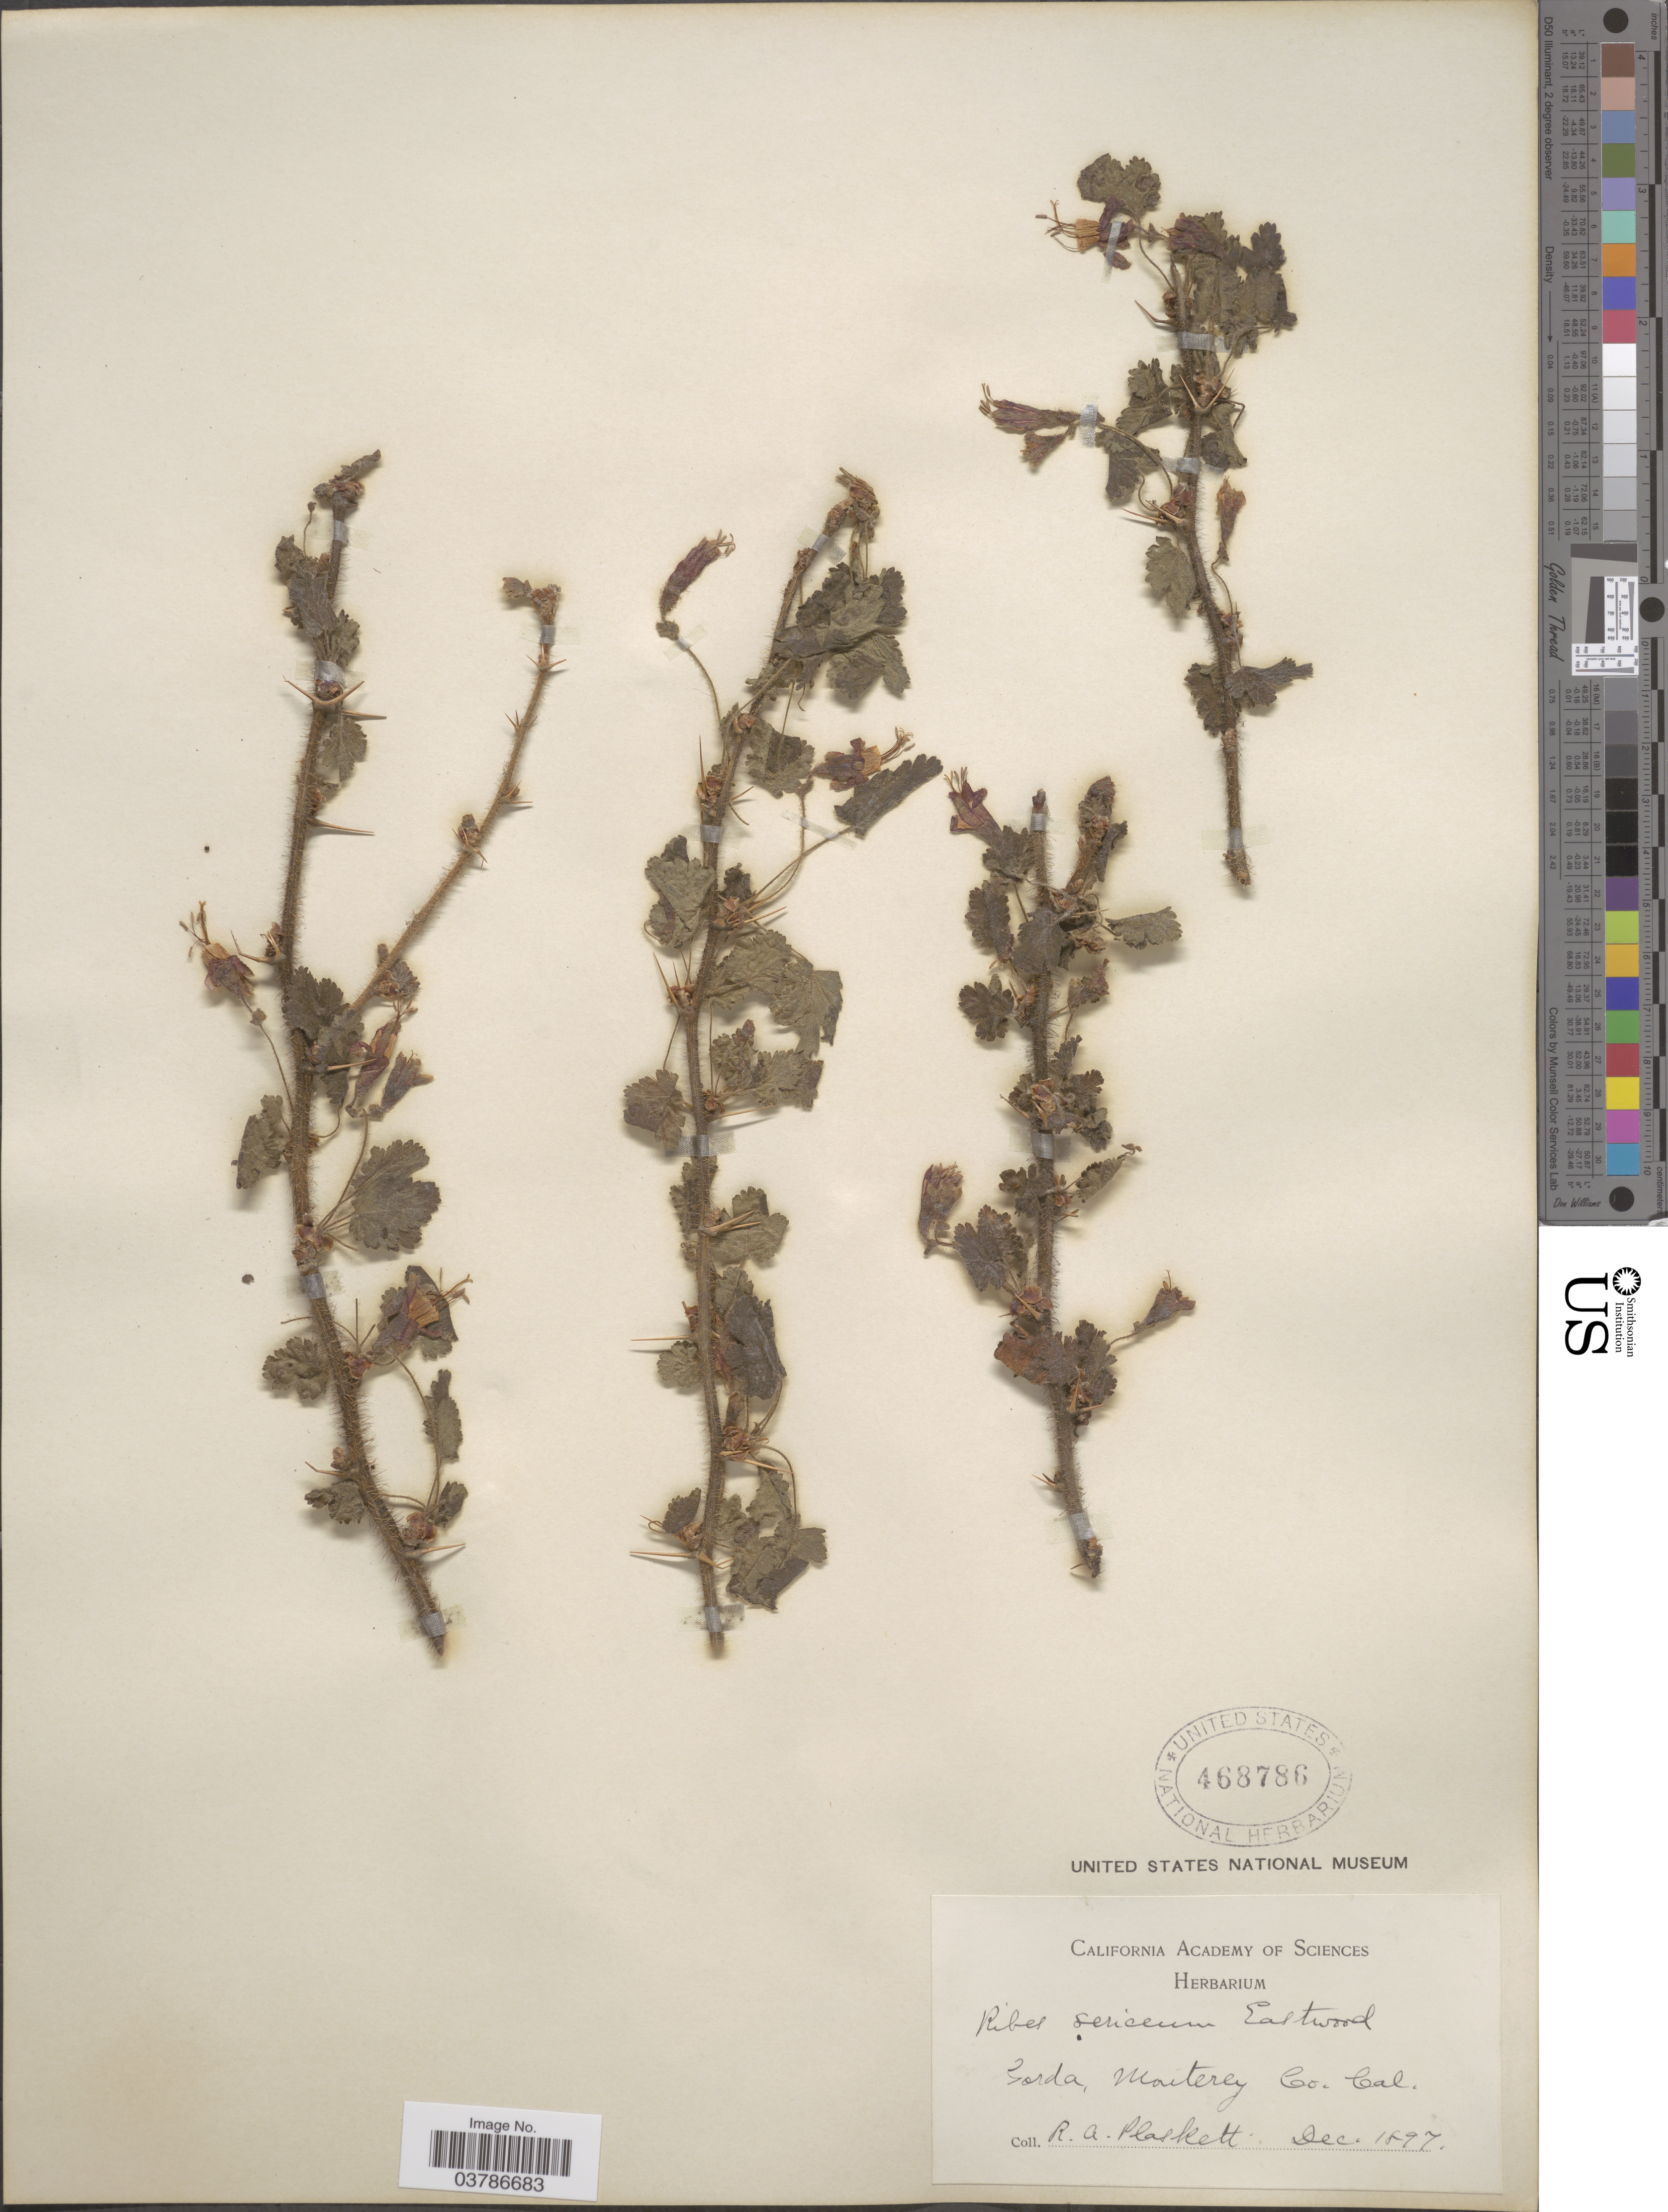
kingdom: Plantae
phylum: Tracheophyta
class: Magnoliopsida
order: Saxifragales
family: Grossulariaceae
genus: Ribes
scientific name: Ribes sericeum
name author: Eastw.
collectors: R. Plaskett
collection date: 1897-12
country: United States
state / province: California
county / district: Monterey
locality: Gorda, Monterey Co.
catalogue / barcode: US 468786